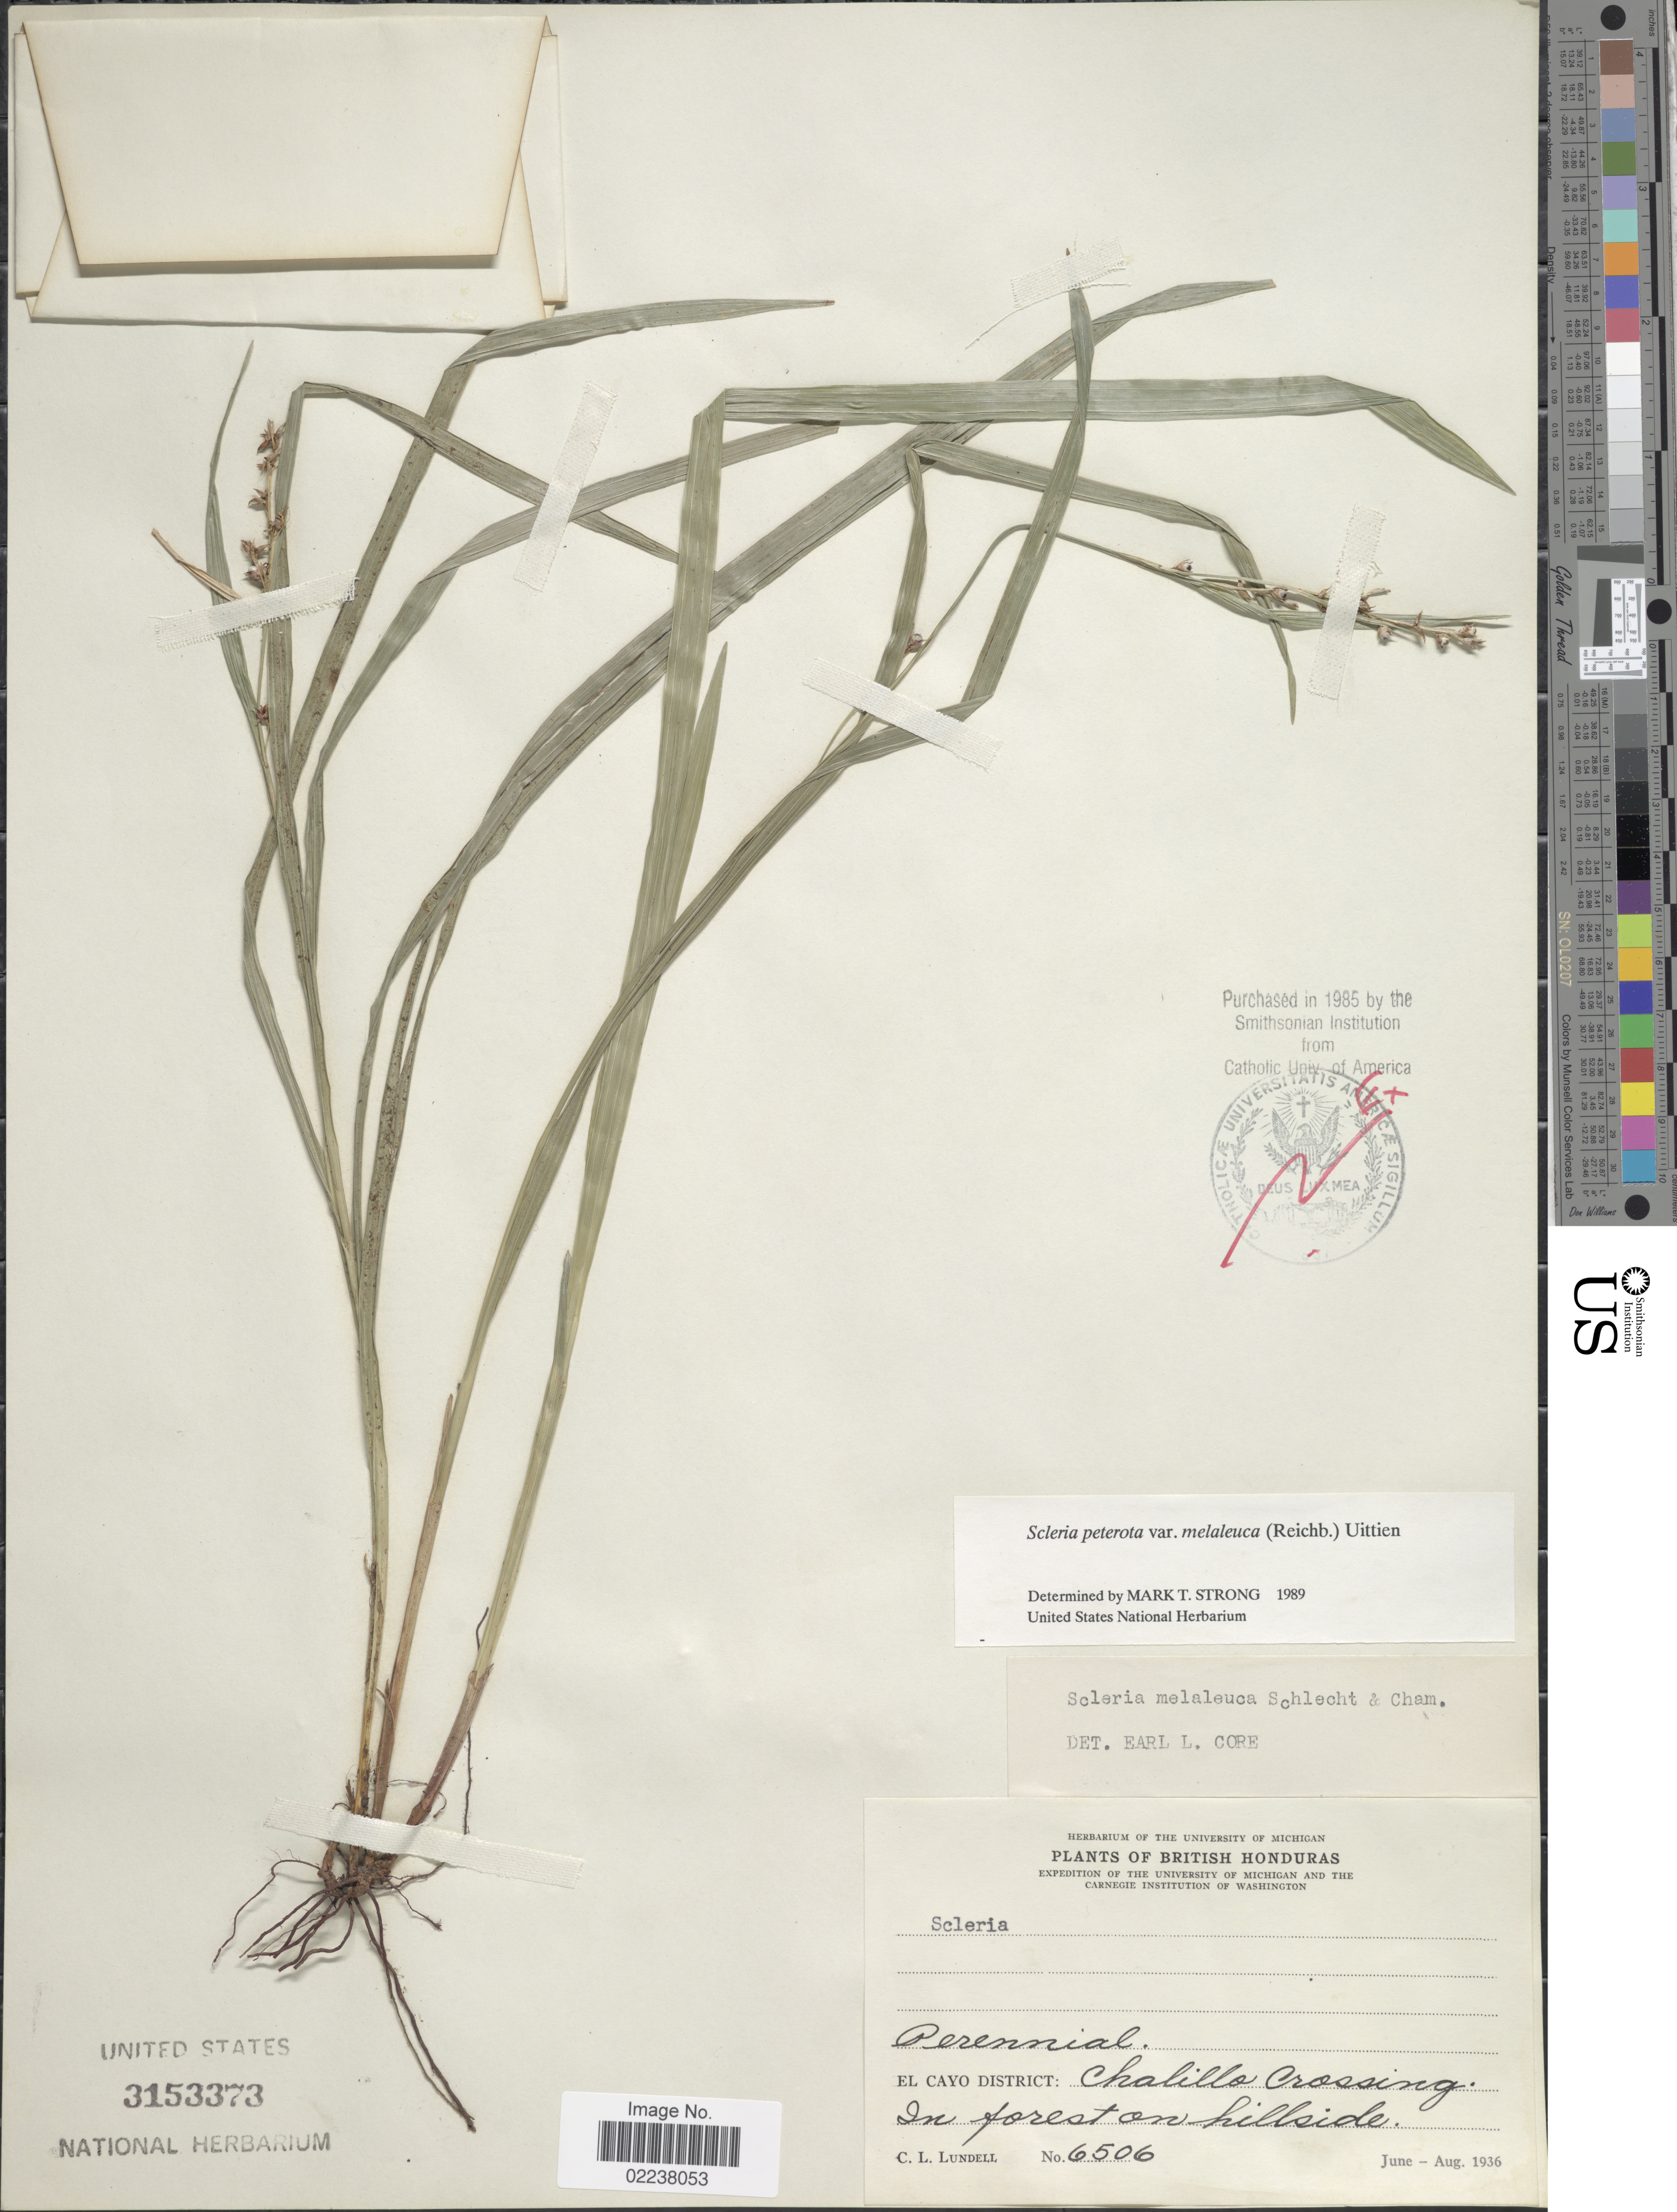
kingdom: Plantae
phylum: Tracheophyta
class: Liliopsida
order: Poales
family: Cyperaceae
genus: Scleria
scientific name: Scleria gaertneri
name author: Raddi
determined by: Strong, Mark T., (BOT), Smithsonian Institution - National Museum of Natural History (UNITED STATES)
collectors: C. L. Lundell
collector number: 6506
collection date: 1936-06/1936-08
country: Belize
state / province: Cayo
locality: British Honduras, El Cayo District: Chalillo Crossing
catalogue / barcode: US 3153373